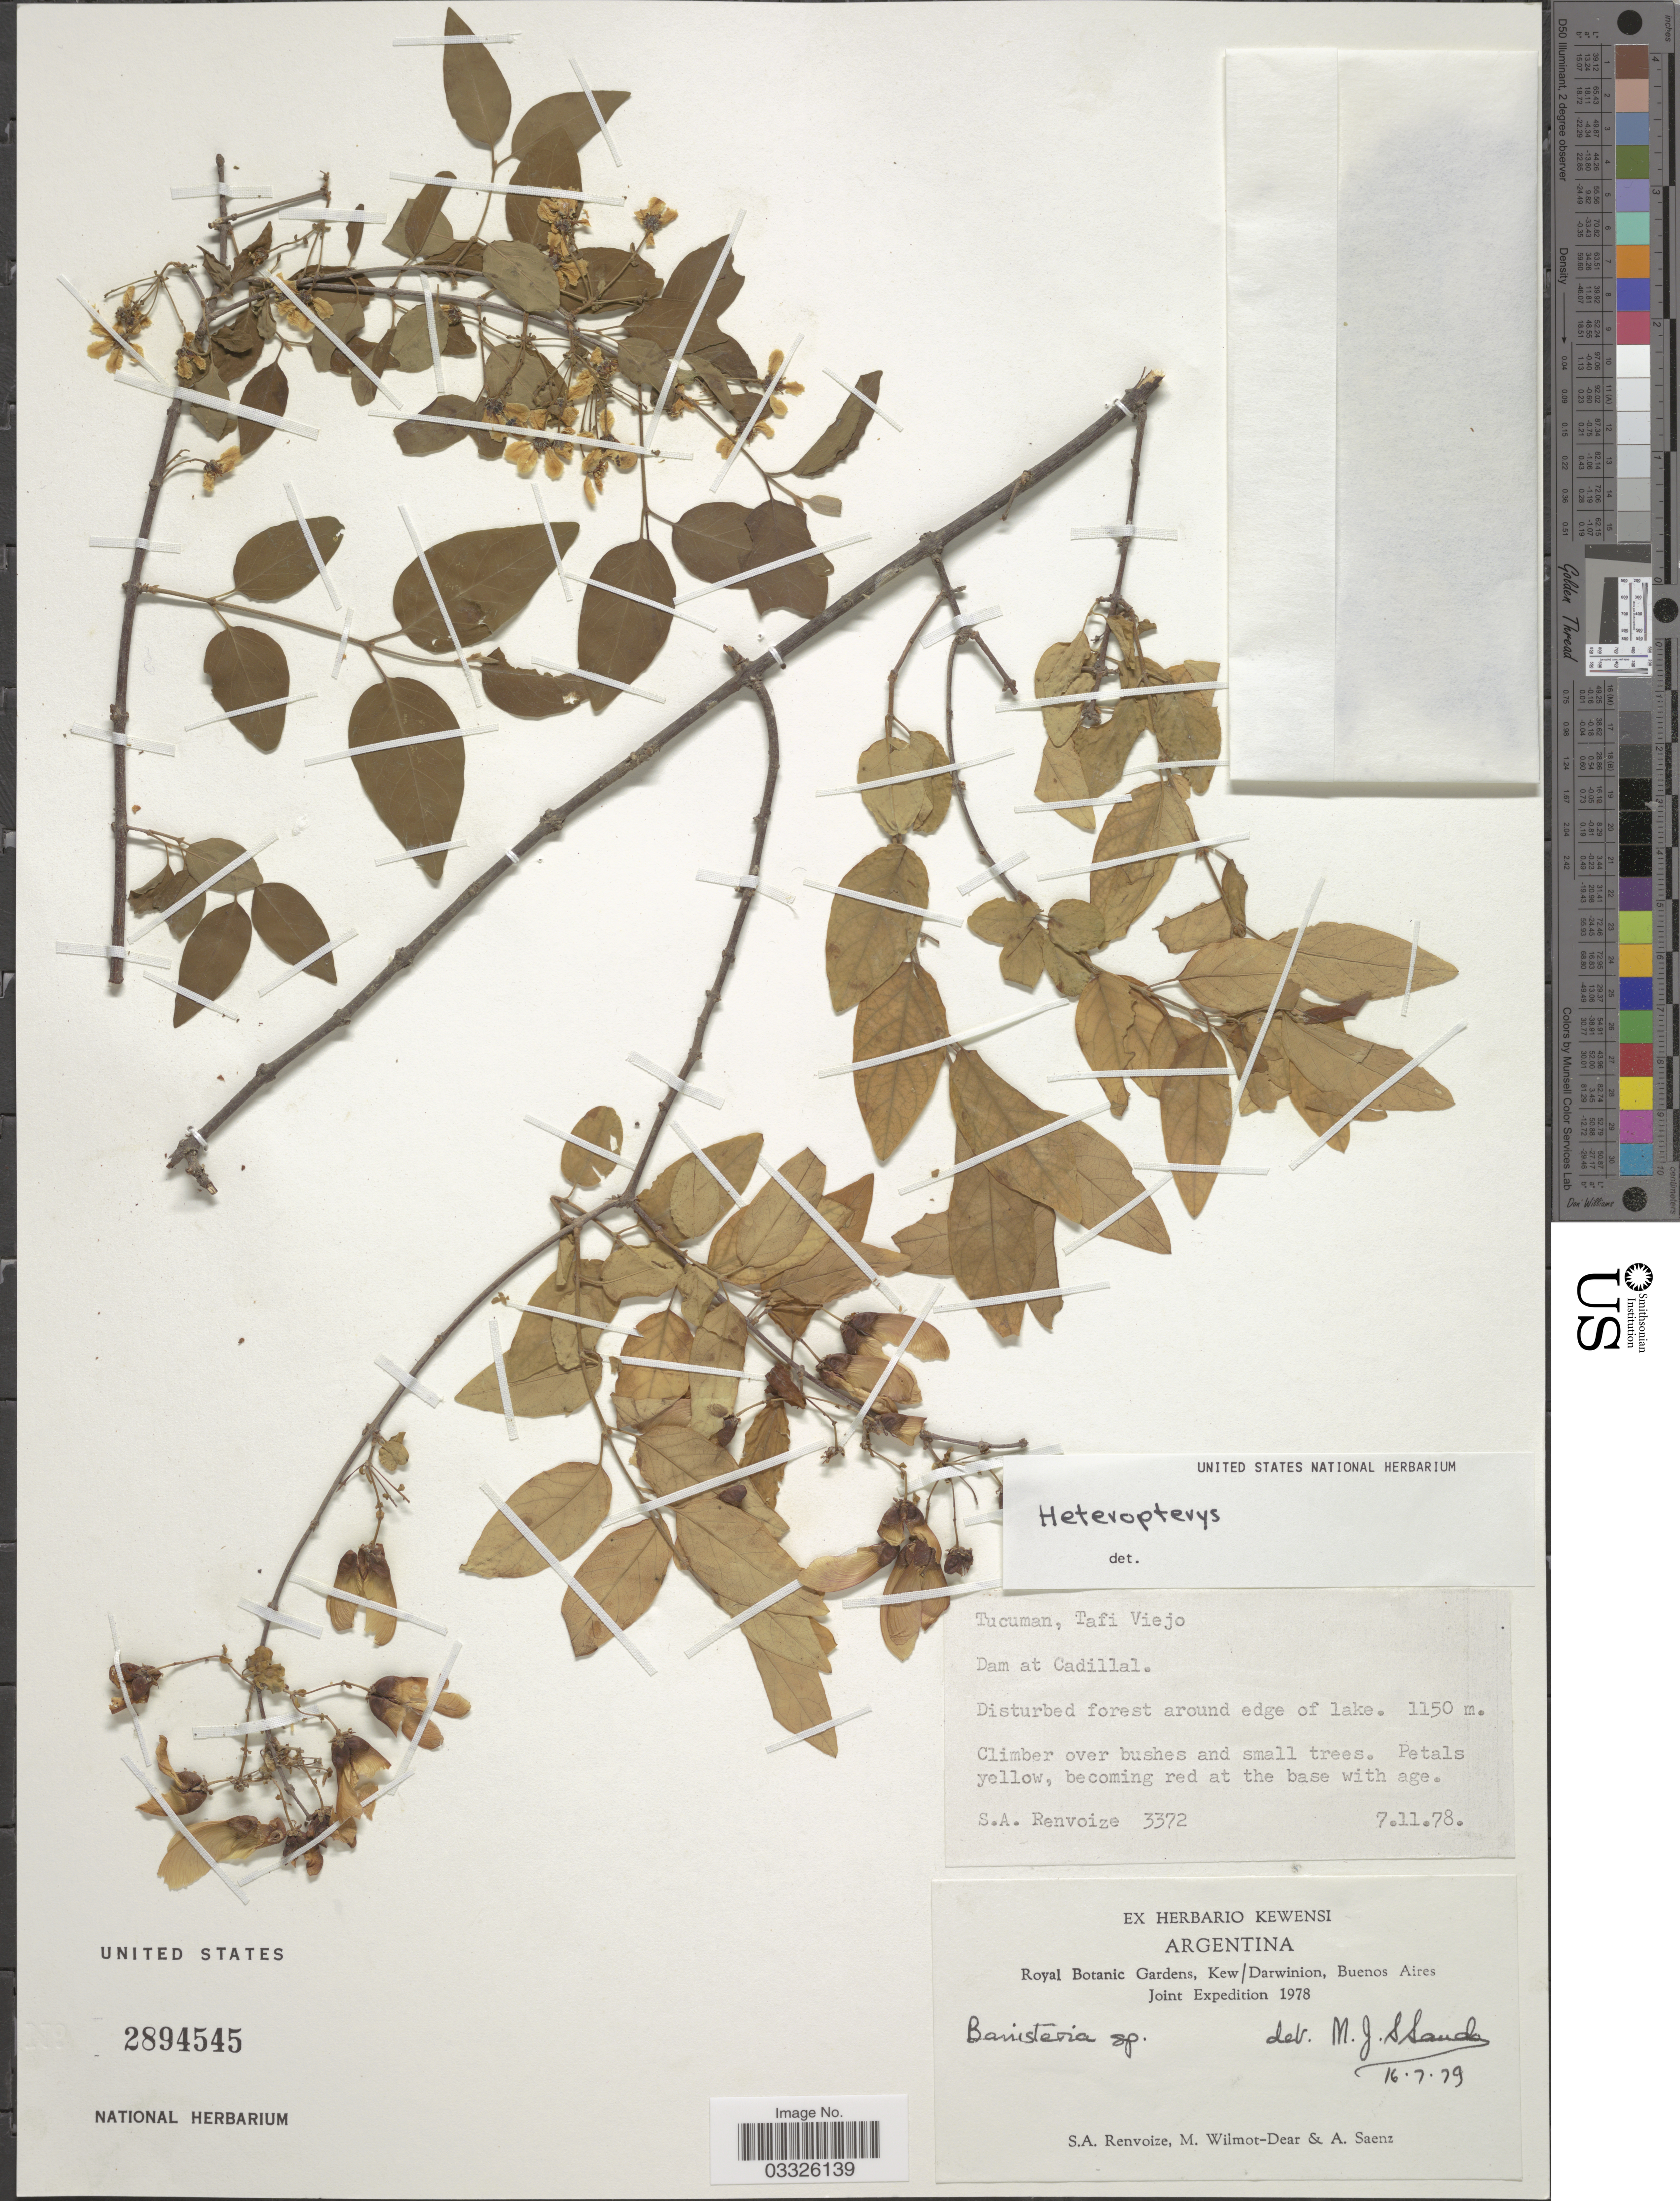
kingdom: Plantae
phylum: Tracheophyta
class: Magnoliopsida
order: Malpighiales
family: Malpighiaceae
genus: Heteropterys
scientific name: Heteropterys sp.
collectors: S. A. Renvoize, M. Wilmot-Dear & A. Saenz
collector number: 3372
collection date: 1978-11-07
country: Argentina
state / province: Tucuman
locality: Tafi Viejo. Dam at Cadillal. Disturbed forest around edge of lake.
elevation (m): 1150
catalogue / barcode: US 2894545